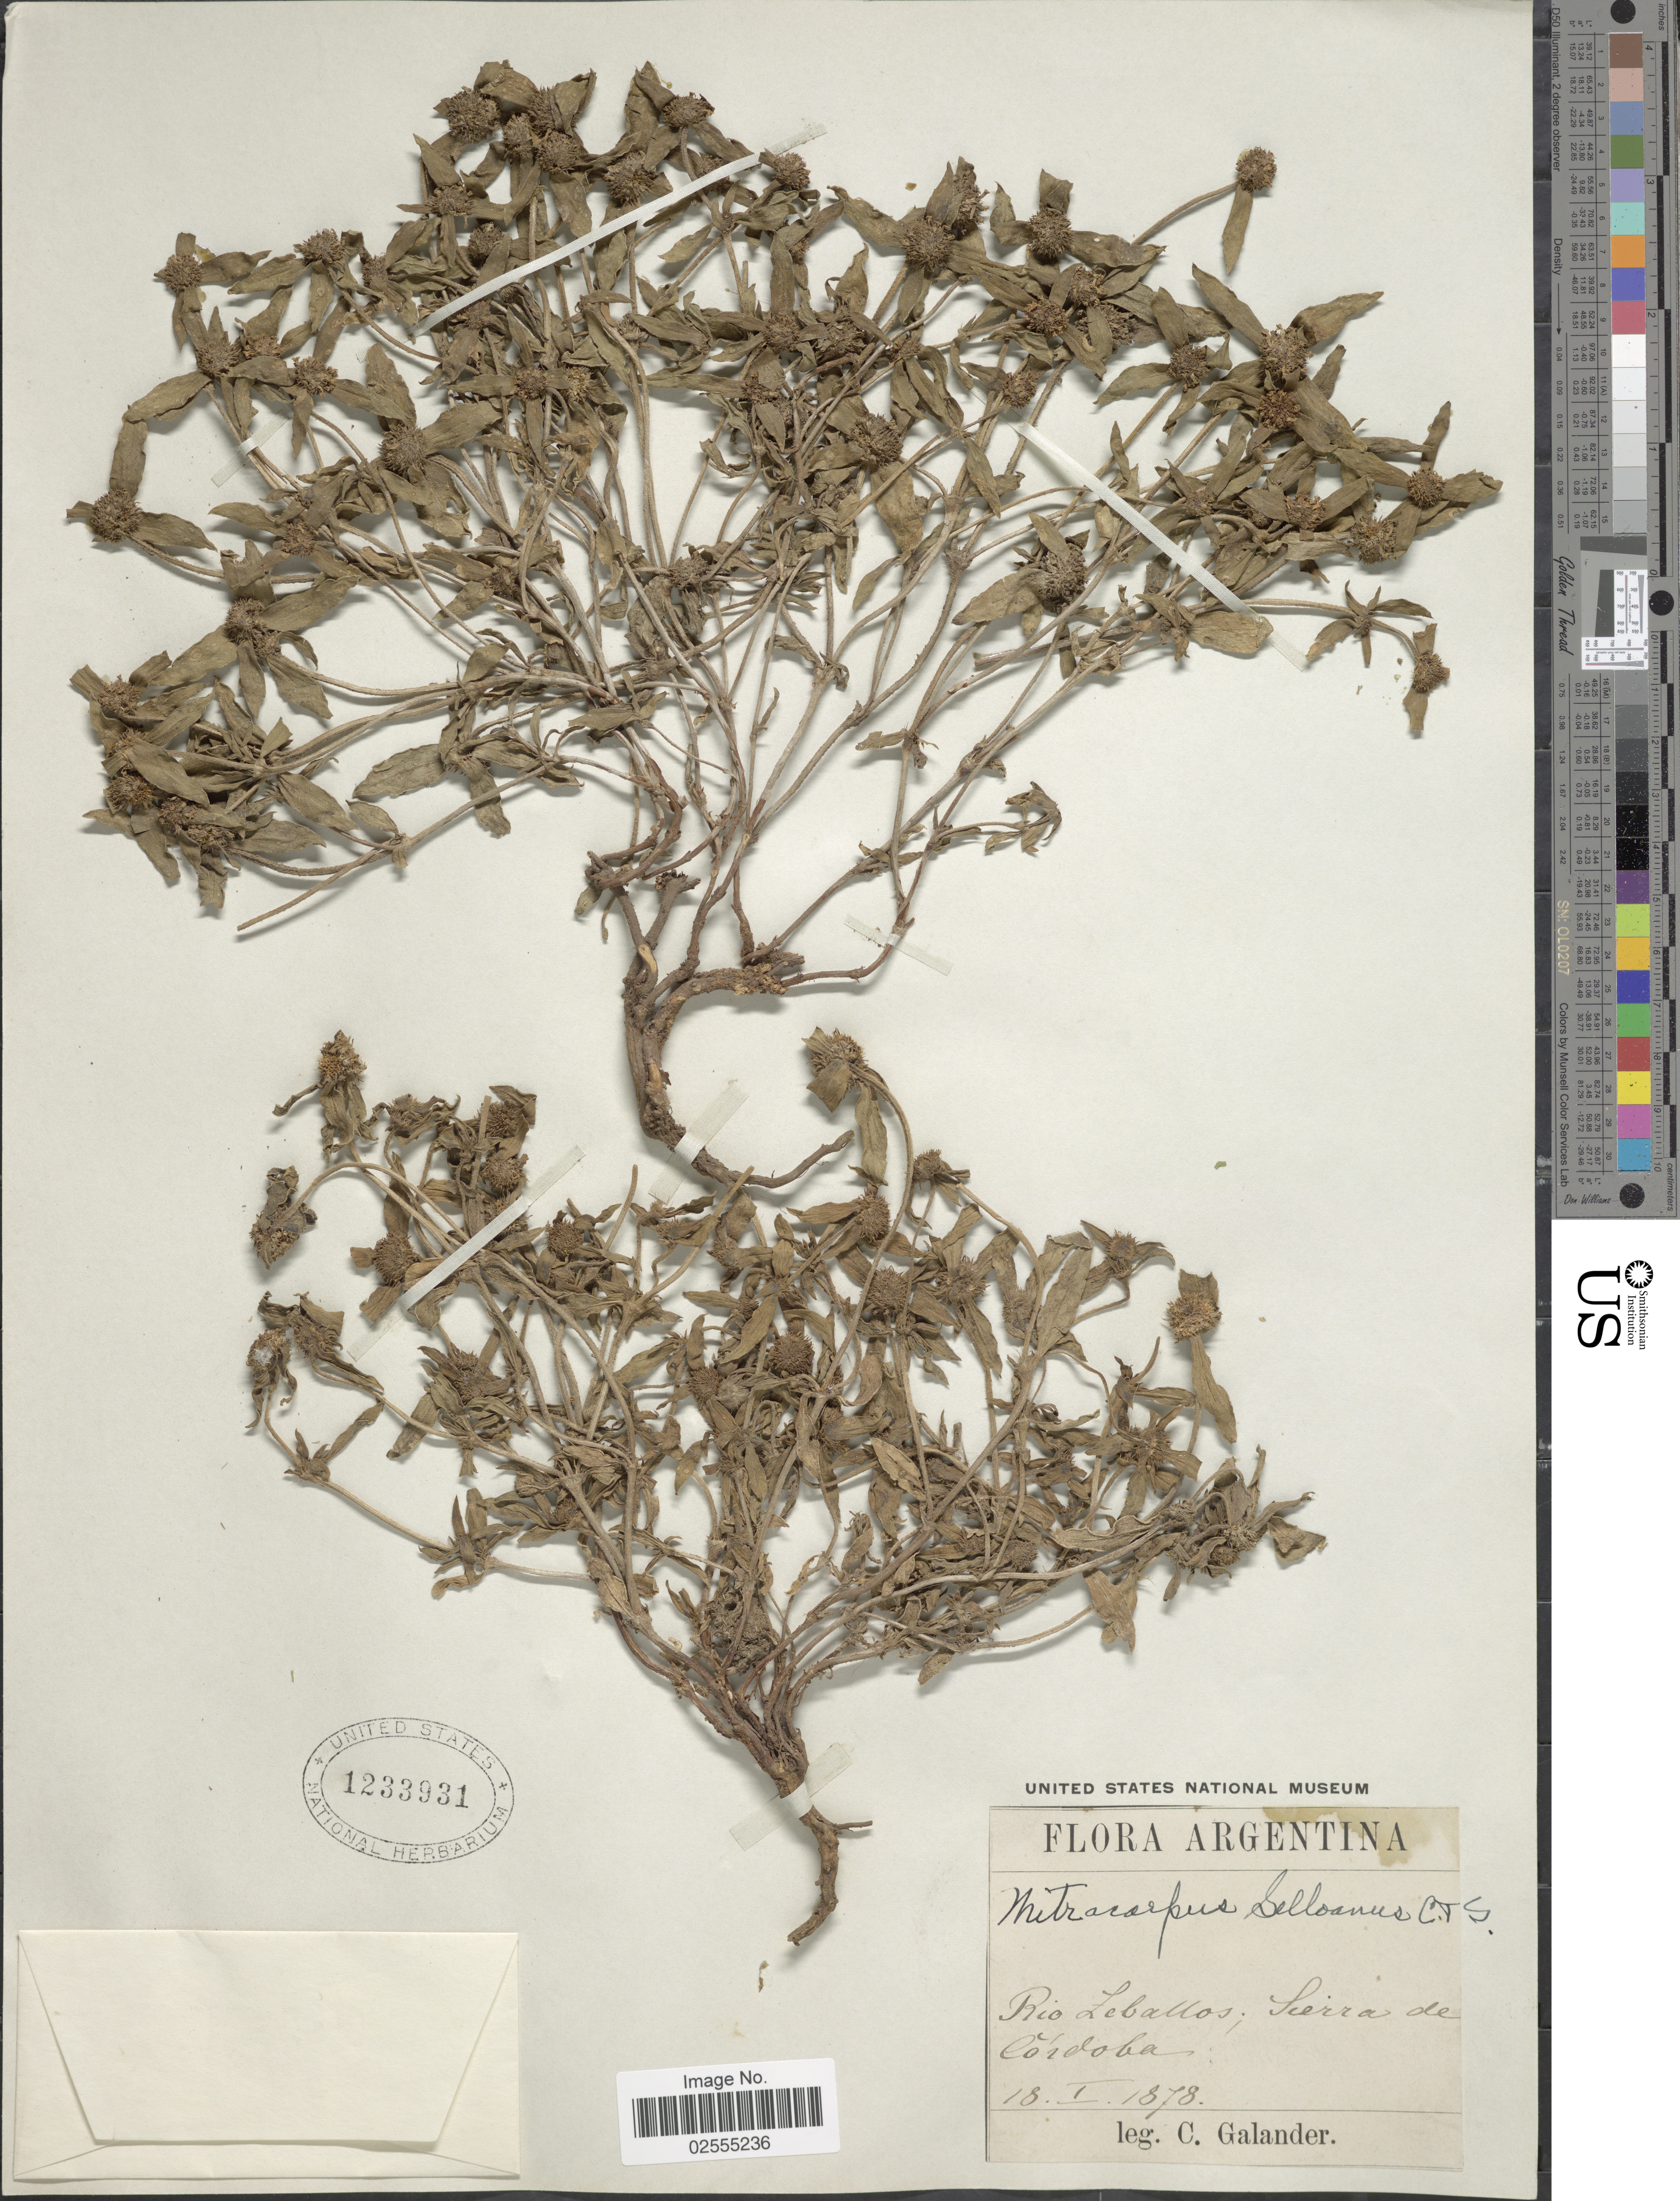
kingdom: Plantae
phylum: Tracheophyta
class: Magnoliopsida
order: Gentianales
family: Rubiaceae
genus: Mitracarpus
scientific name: Mitracarpus megapotamicus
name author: (Spreng.) Kuntze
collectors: C. Galander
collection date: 1878-01-18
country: Argentina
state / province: Cordoba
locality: Rio Leballos, Sierra de Cordoba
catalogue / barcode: US 1233931